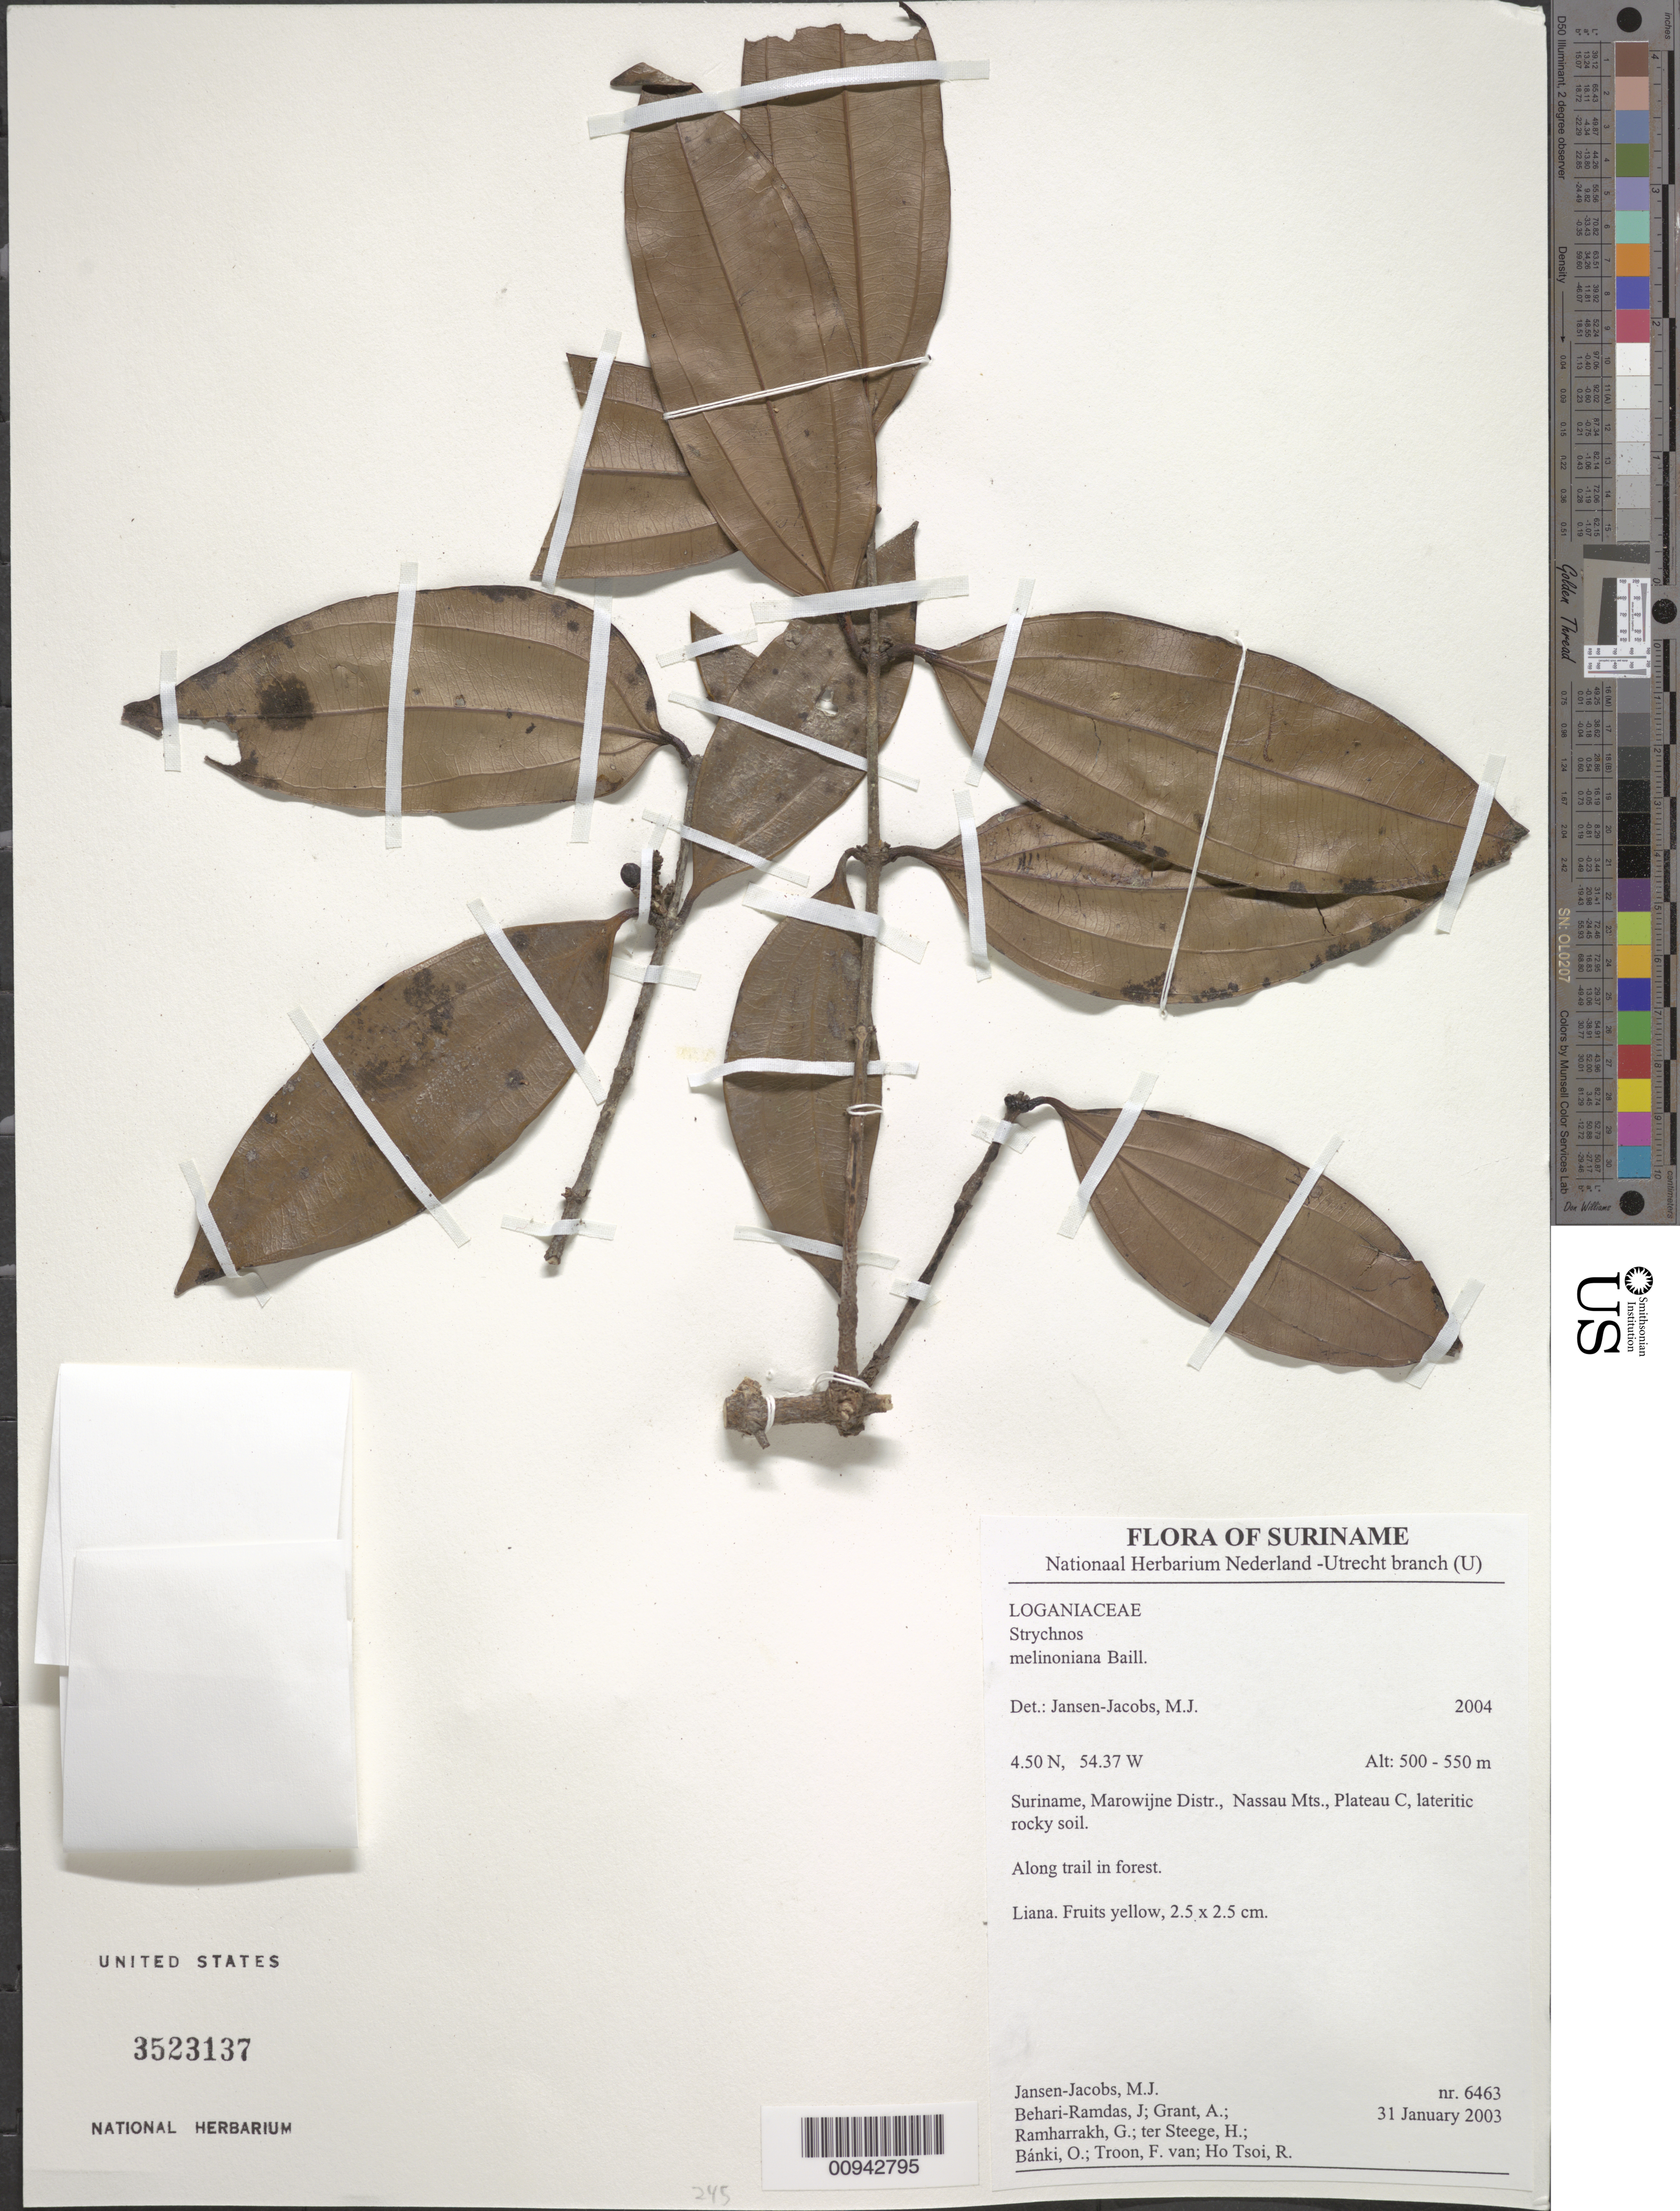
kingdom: Plantae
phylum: Tracheophyta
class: Magnoliopsida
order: Gentianales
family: Loganiaceae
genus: Strychnos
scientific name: Strychnos melinoniana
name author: Baill.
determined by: Jansen-Jacobs, M. J., (U), Nationaal Herbarium Nederland, Utrecht University branch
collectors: M. J. Jansen-Jacobs, J. Behari-Ramdas, A. Grant, G. Ramharrakh, H. ter Steege, O. Bánki, F. Van Troon & R. Ho Tsoi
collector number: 6463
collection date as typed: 31-Jan-03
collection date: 2003-01-31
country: Suriname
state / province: Marowijne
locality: Nassau Mts., Plateau C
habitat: Lateritic rocky soil. Along trail in forest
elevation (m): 500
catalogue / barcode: US 3523137